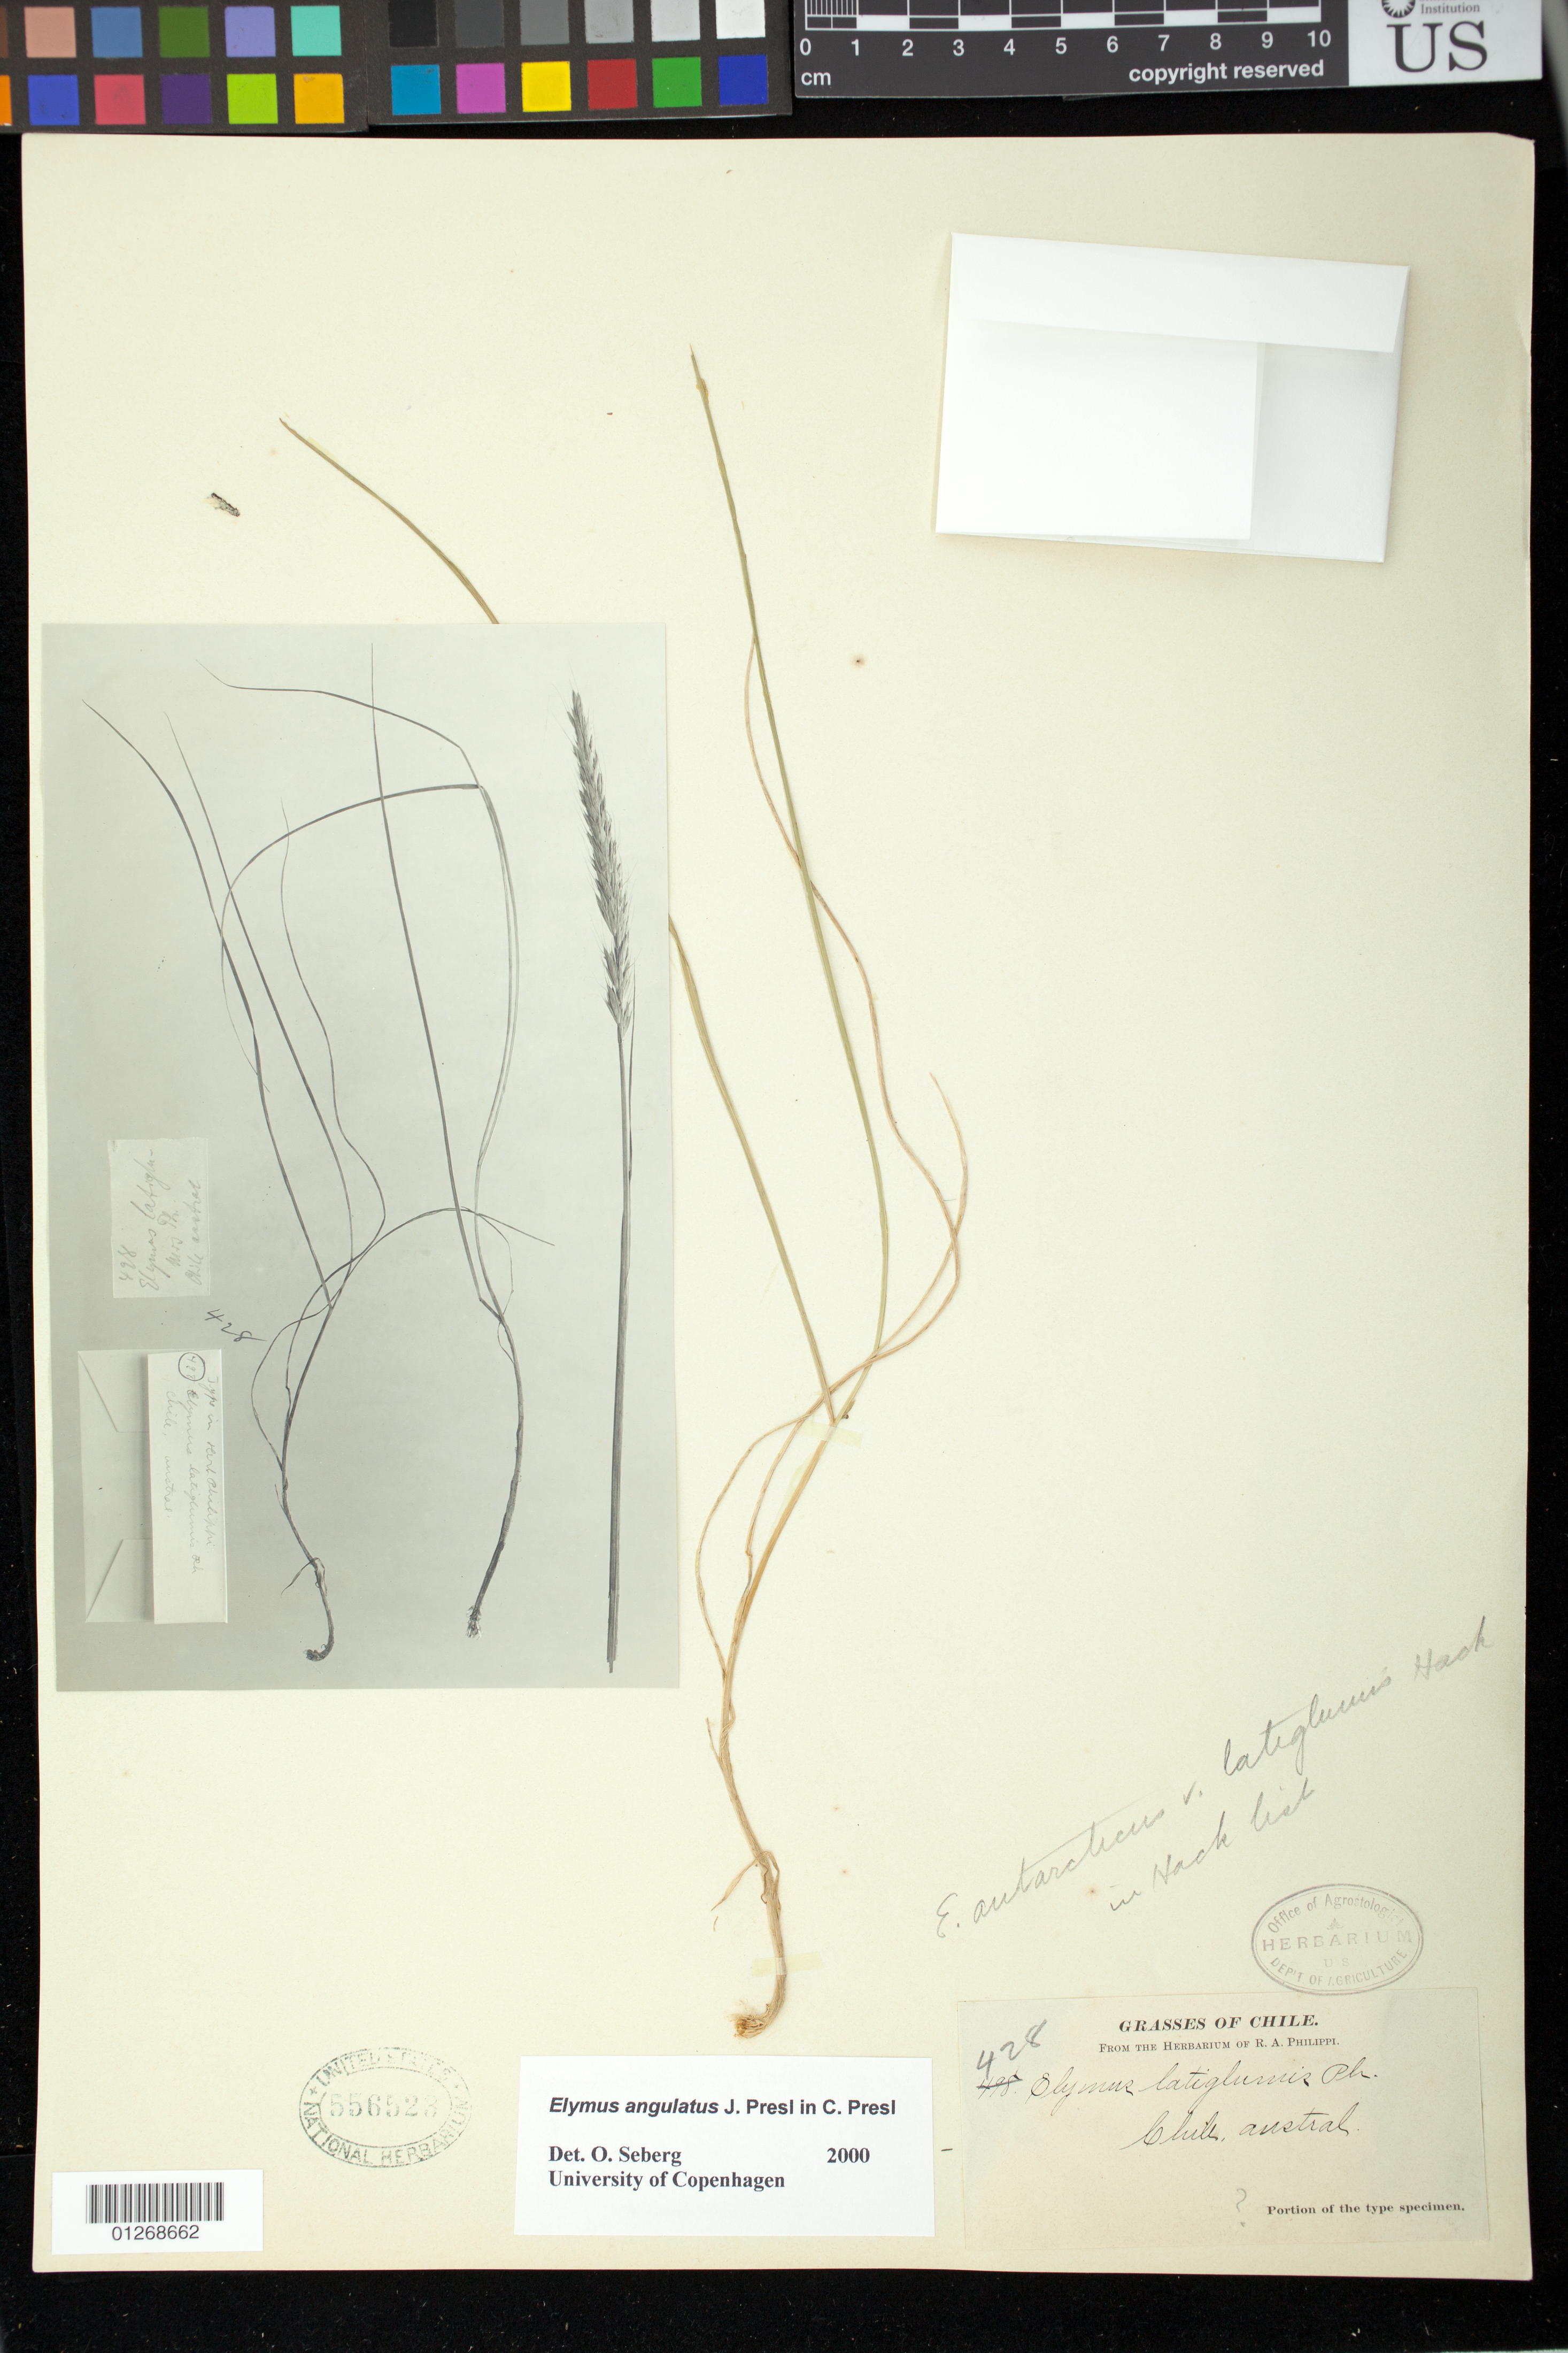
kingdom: Plantae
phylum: Tracheophyta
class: Liliopsida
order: Poales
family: Poaceae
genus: Elymus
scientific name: Elymus latiglumis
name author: Phil.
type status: Possible Type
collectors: ex. herb. R.A. Philippi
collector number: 428 or 498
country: Chile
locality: Chile austral.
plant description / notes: Photograph and fragmentary material of type (?) specimen ex herb. Philippi.; Protologue, "Ad lacum "S. Rafael" c. 47° lat. aust. invenit orn. Dr. Fr. Fonck". Number shown on photo (and on original label) seems to be "498", crossed out & replaced with "428". A sheet at SGO, more definitely a type, is numbered 499.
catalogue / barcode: US 556523